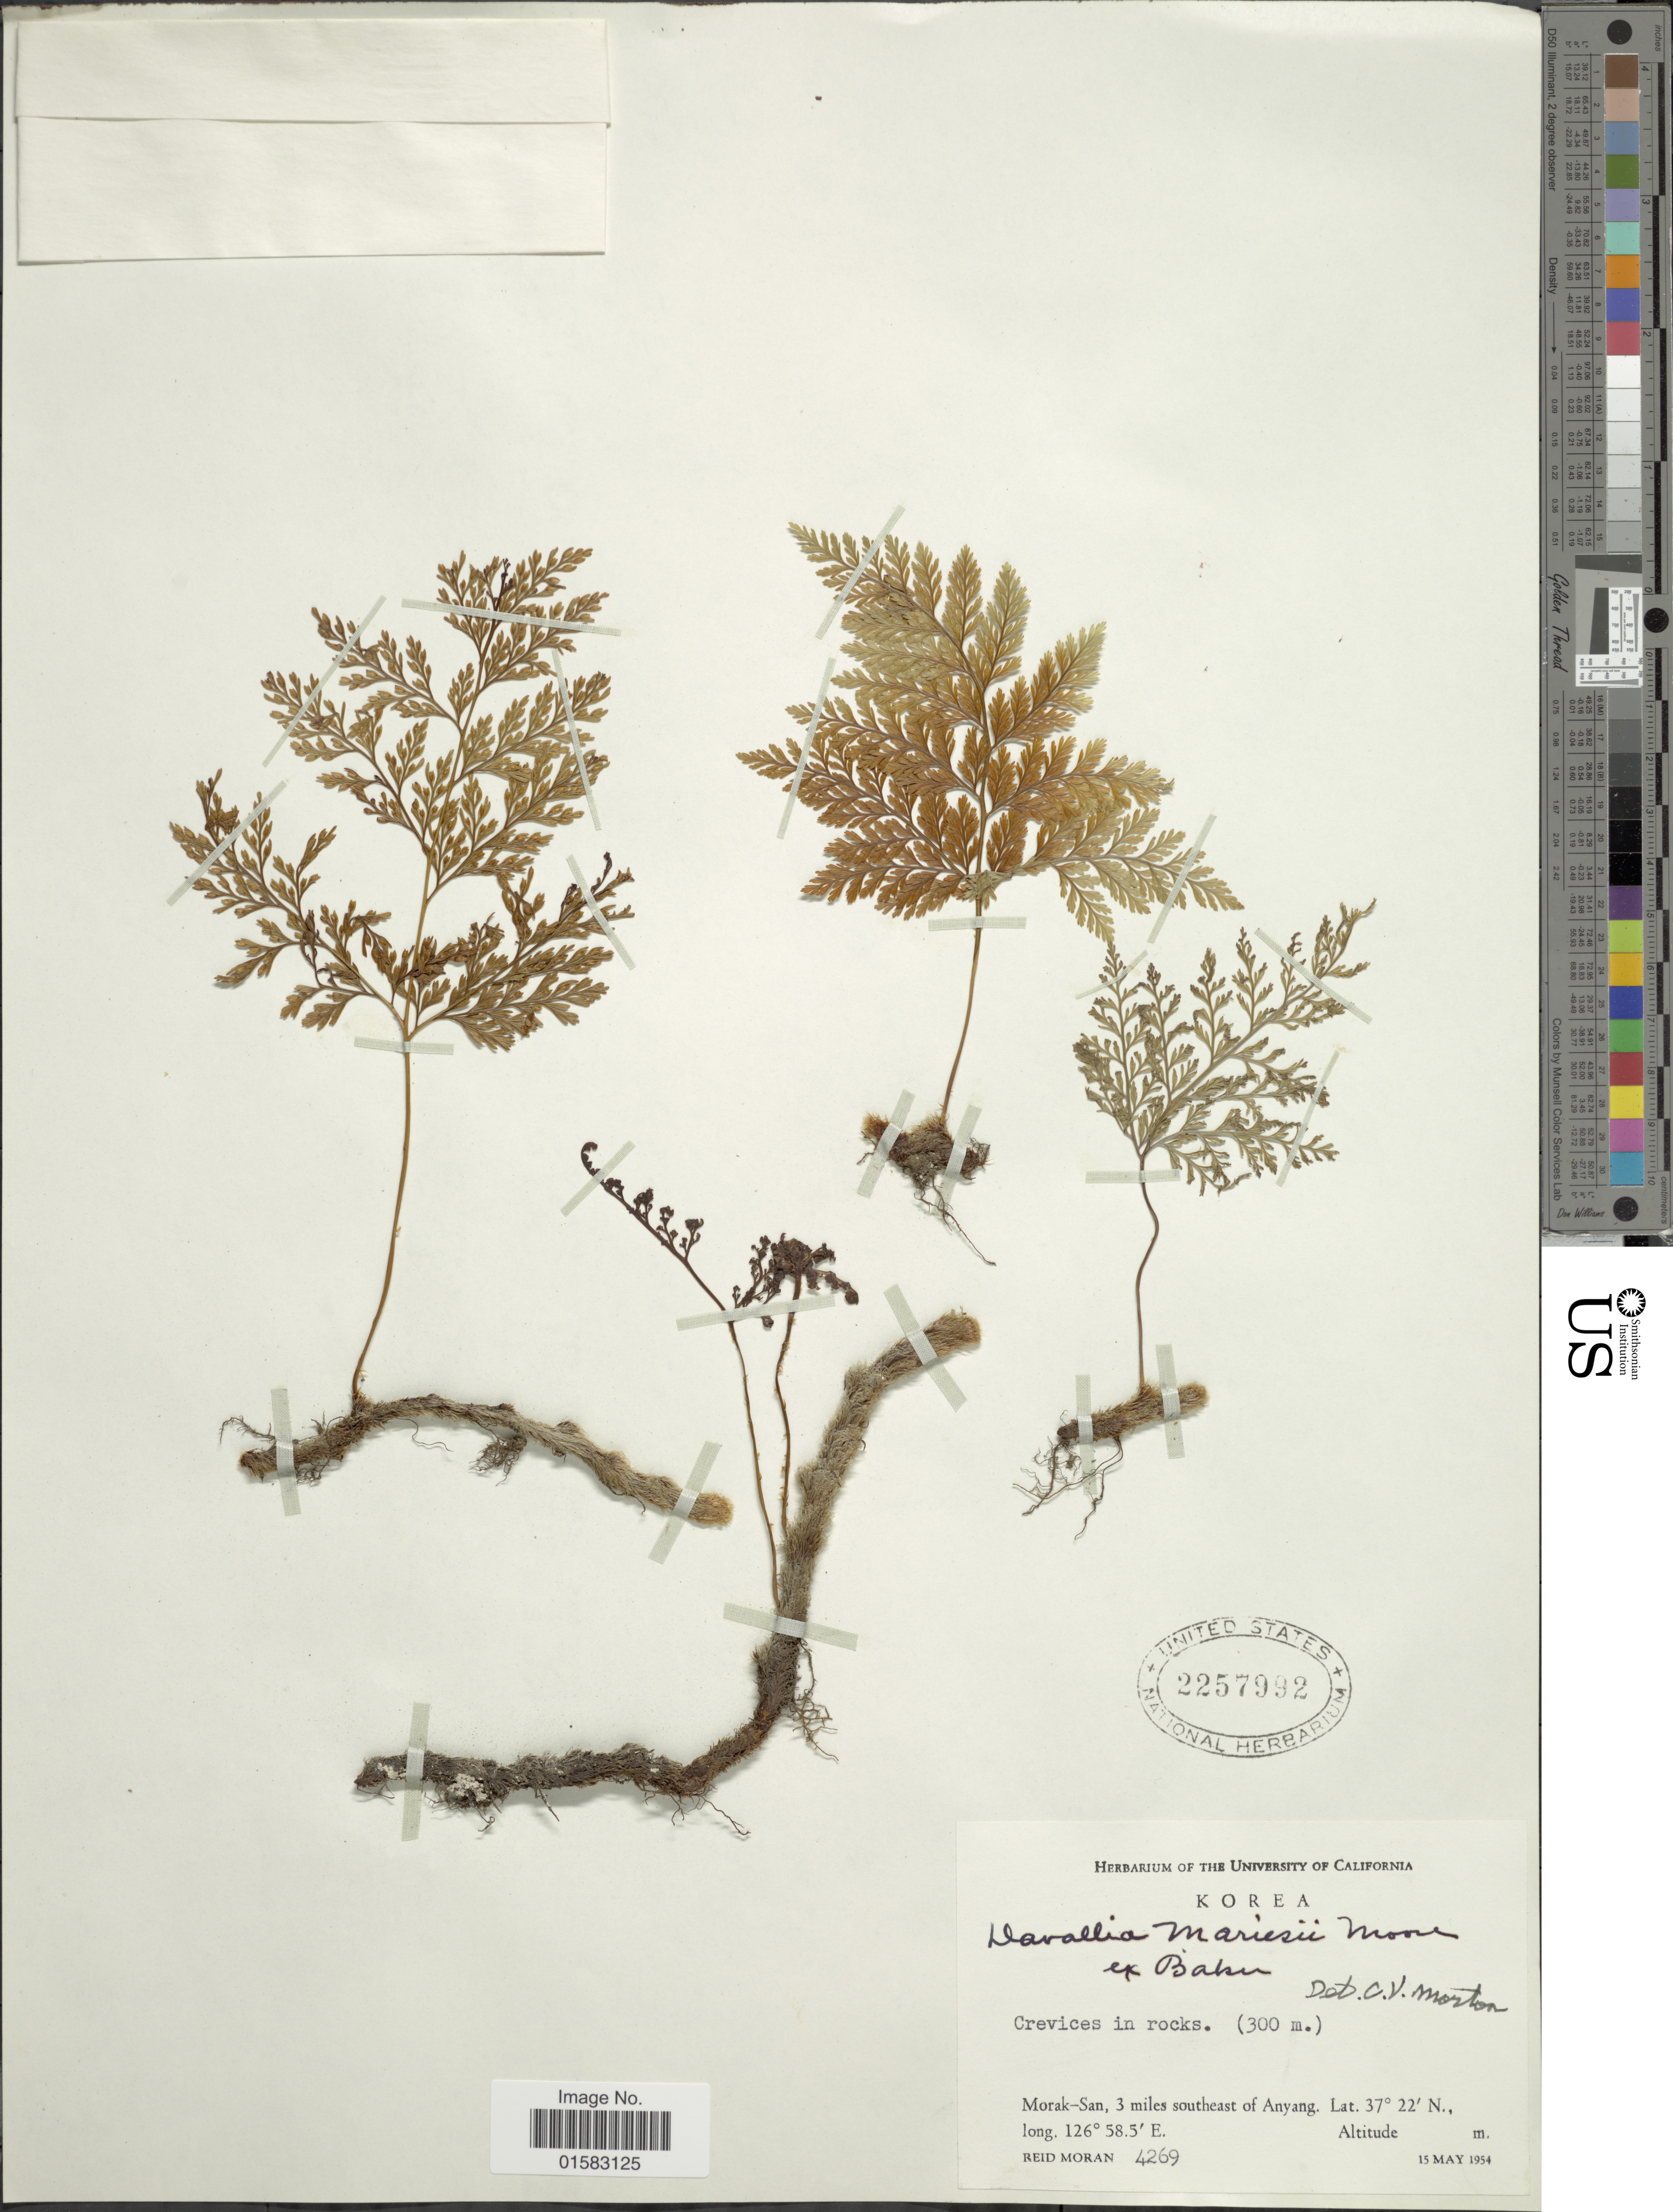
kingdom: Plantae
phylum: Tracheophyta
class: Polypodiopsida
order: Polypodiales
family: Davalliaceae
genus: Davallia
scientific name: Davallia trichomanoides var. trichomanoides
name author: Blume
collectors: R. V. Moran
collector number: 4269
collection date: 1954-05-15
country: South Korea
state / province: Gyeonggi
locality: Korea, Morak-san, 3 miles southeast of Anyang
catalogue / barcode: US 2257992